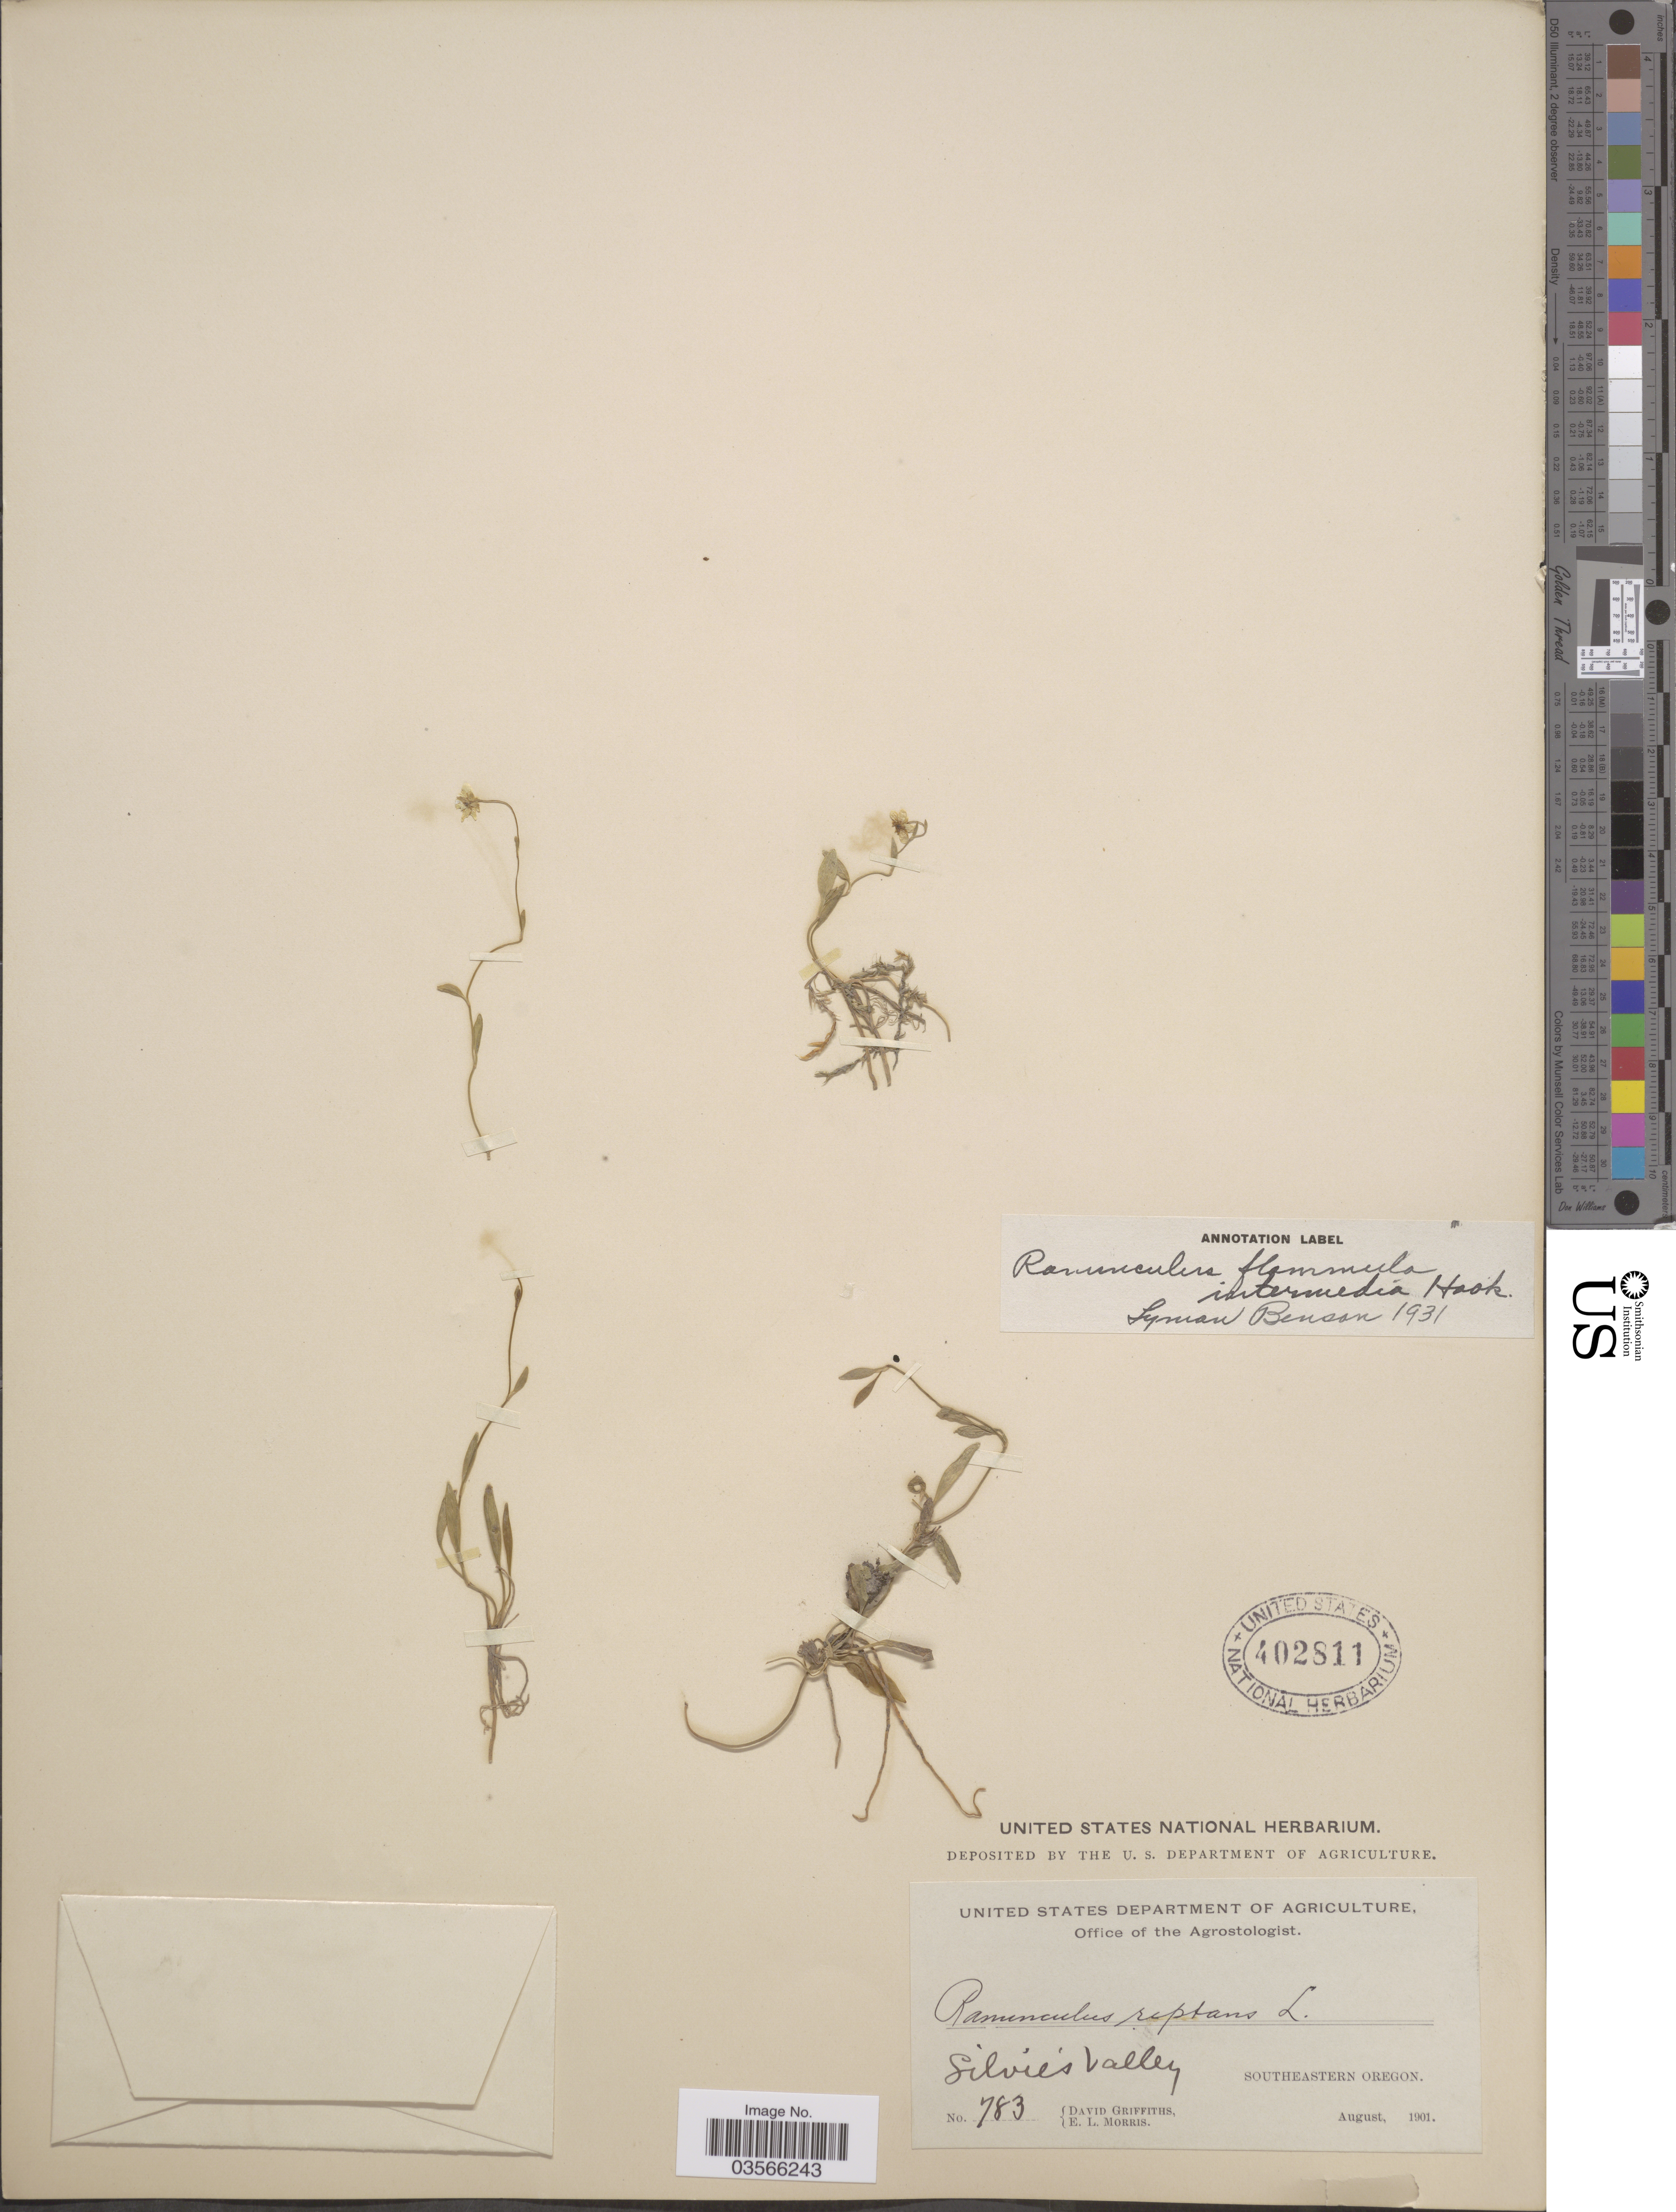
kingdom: Plantae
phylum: Tracheophyta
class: Magnoliopsida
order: Ranunculales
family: Ranunculaceae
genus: Ranunculus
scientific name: Ranunculus flammula var. ovalis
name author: (J.M. Bigelow) L.D. Benson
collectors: D. Griffiths & E. Morris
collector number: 783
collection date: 1901-08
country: United States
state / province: Oregon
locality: Silvie's Valley. Southeastern Oregon.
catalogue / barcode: US 402811